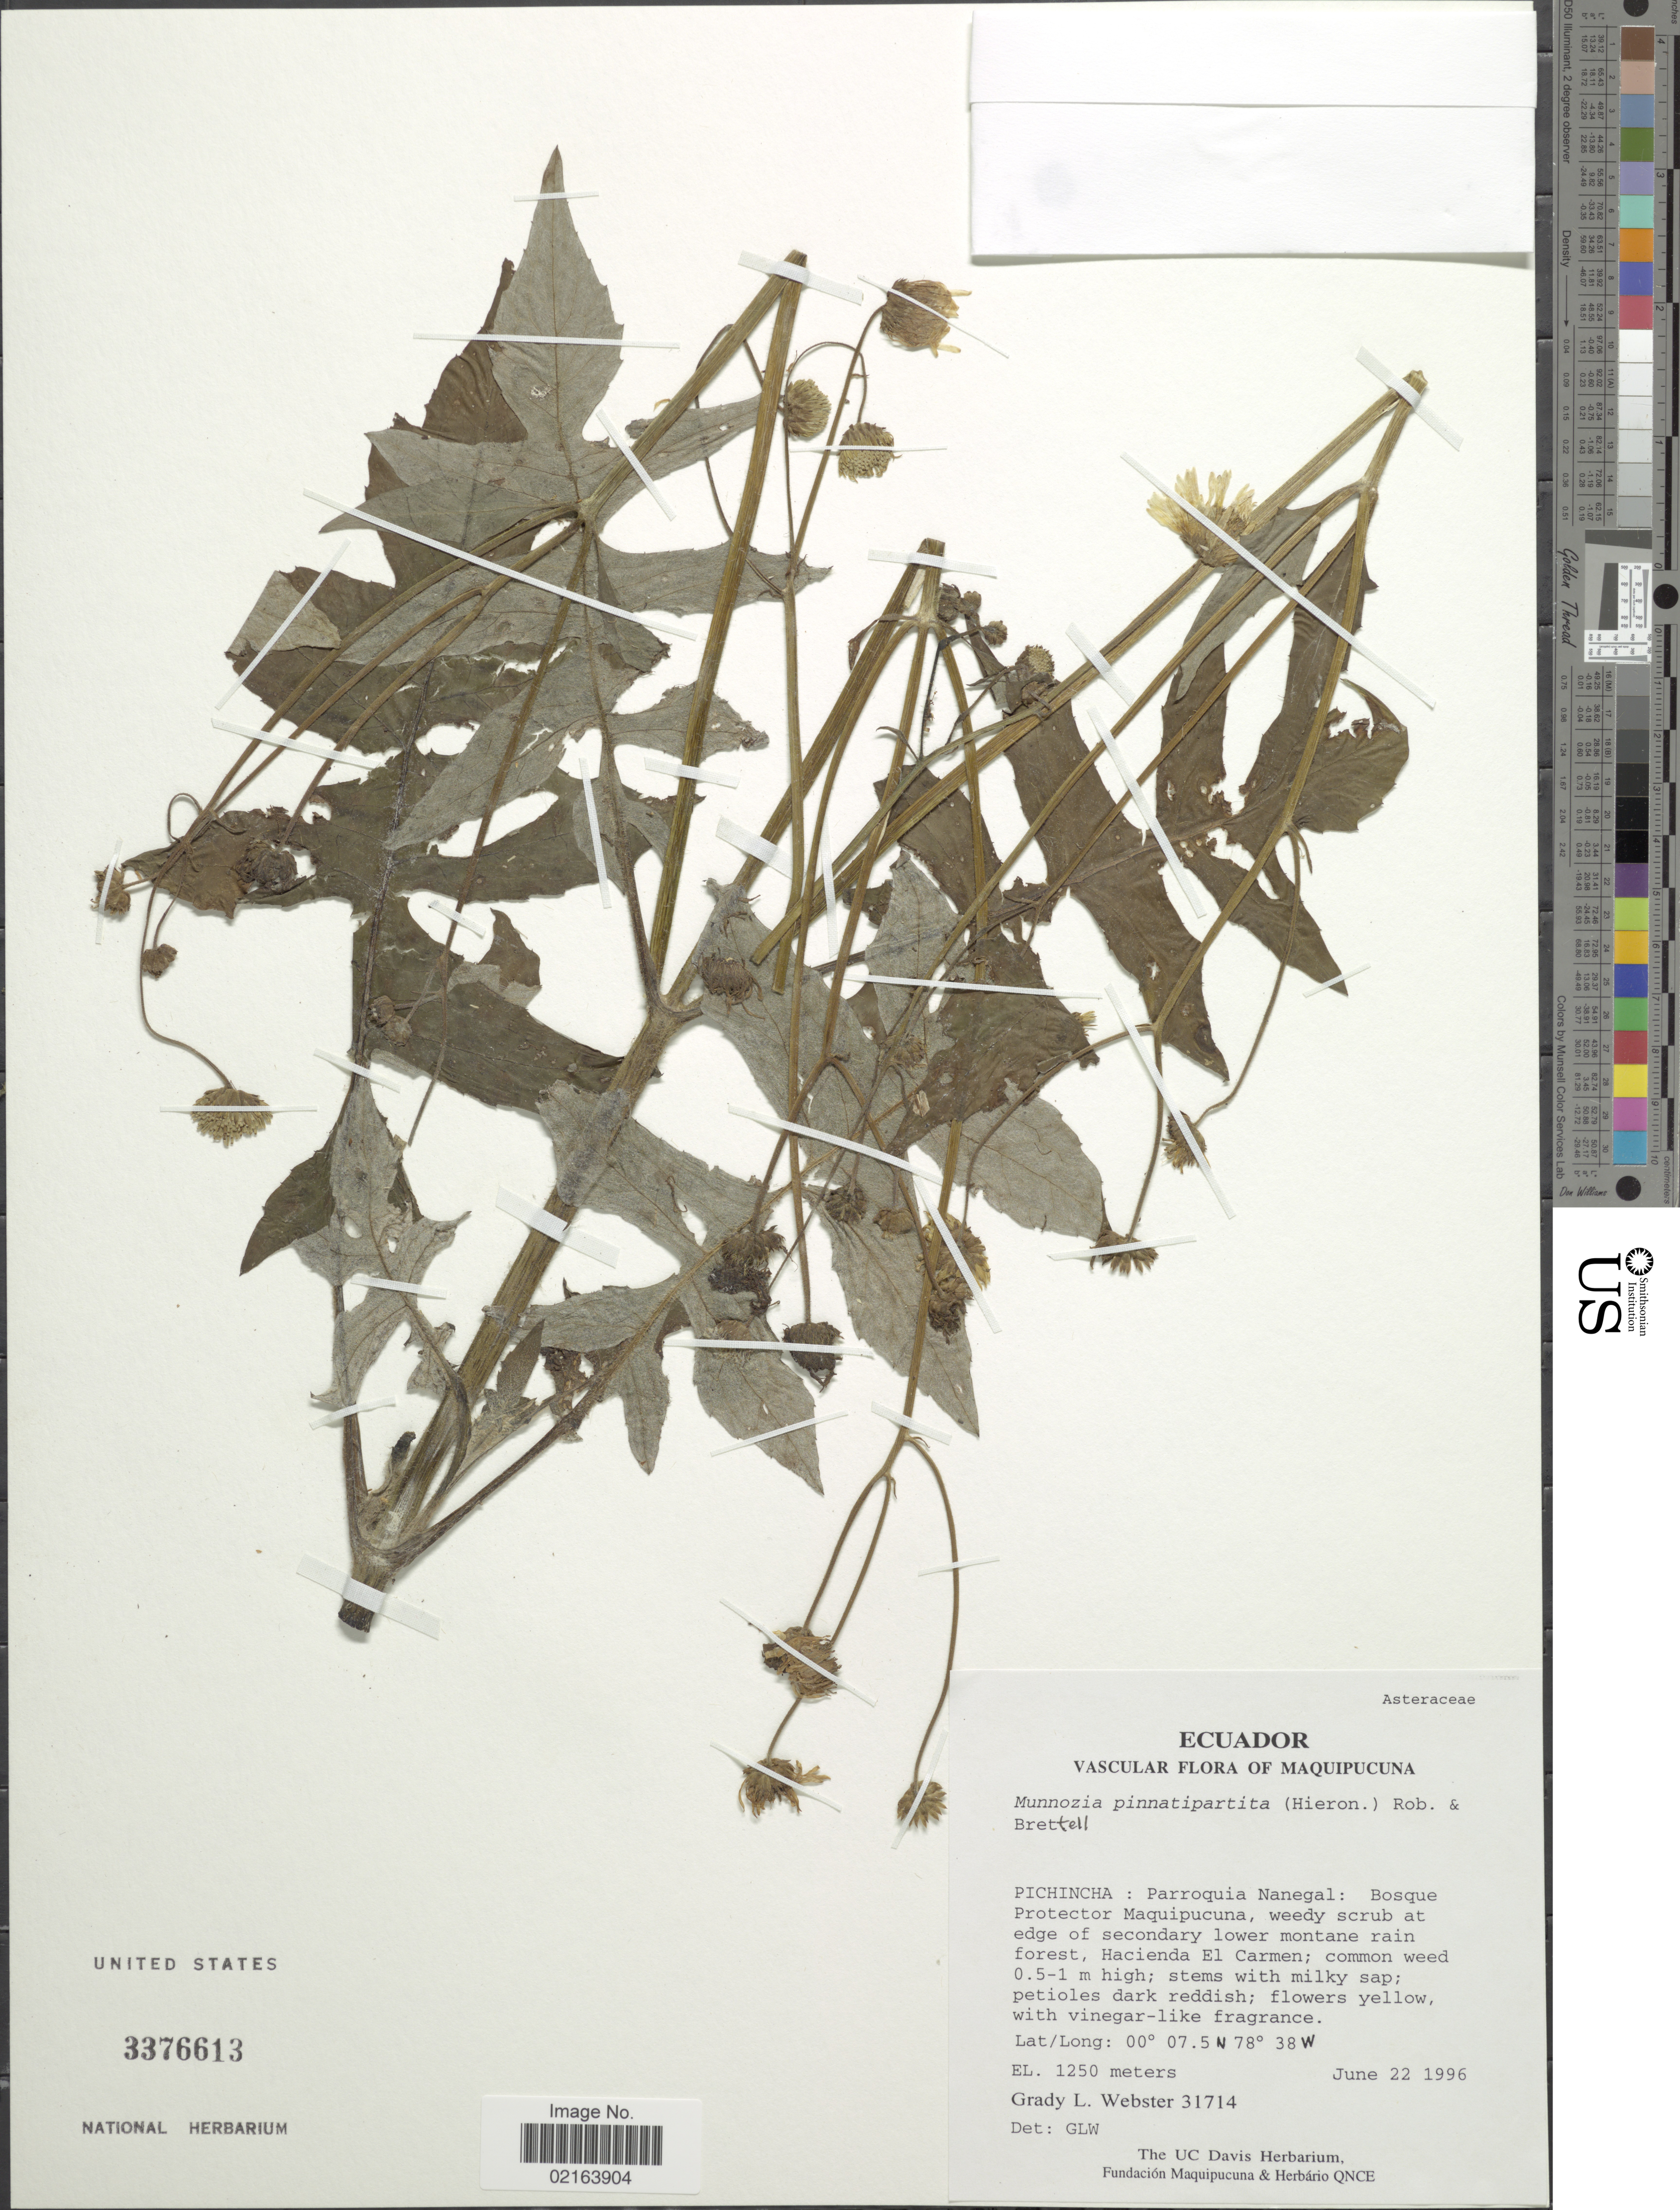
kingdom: Plantae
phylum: Tracheophyta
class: Magnoliopsida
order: Asterales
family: Asteraceae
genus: Munnozia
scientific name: Munnozia pinnatipartita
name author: (Hieron.) H. Rob. & Brettell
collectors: G. L. Webster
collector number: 31714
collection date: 1996-06-22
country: Ecuador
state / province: Pichincha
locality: Pichincha: Parroquia Nanegal: Bosque Protector Maquipucuna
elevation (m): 1250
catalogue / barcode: US 33796613